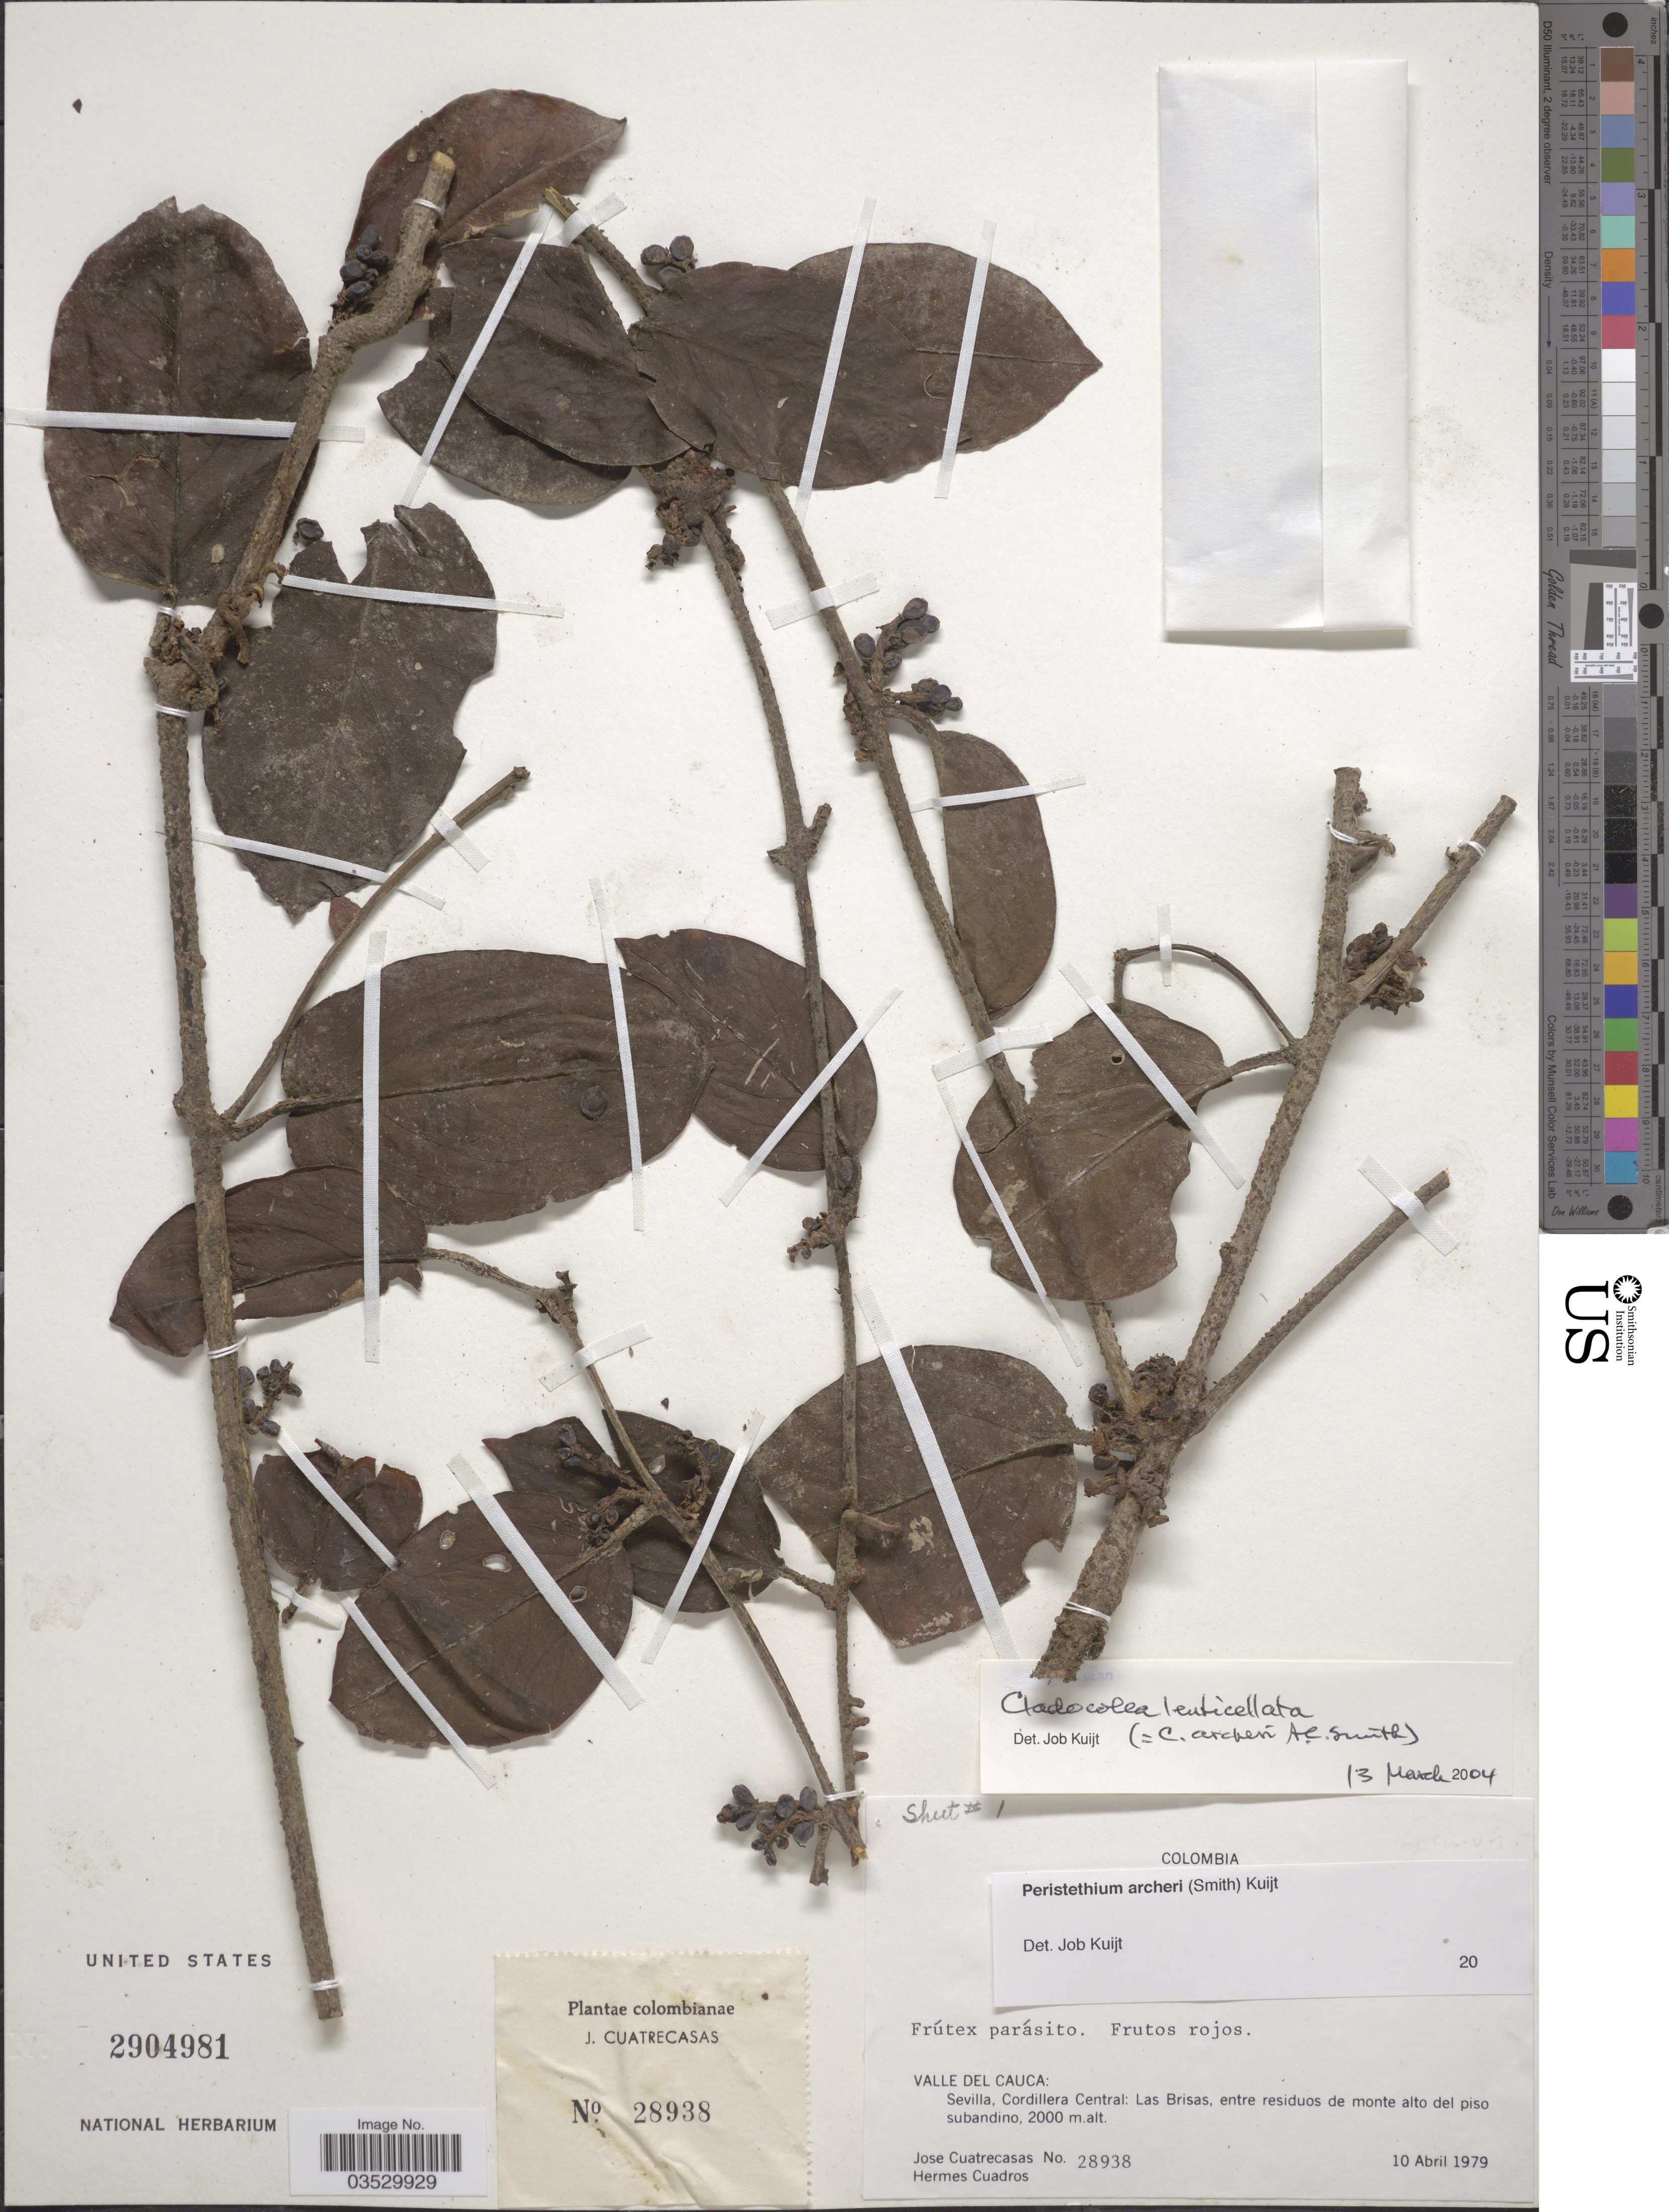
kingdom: Plantae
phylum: Tracheophyta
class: Magnoliopsida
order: Santalales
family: Loranthaceae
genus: Peristethium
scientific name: Peristethium archeri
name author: (A.C. Sm.) Kuijt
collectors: J. Cuatrecasas & H. Cuadros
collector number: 28938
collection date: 1979-04-10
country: Colombia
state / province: Valle del Cauca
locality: Sevilla, Cordillera Central: Las Brisas.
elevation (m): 2000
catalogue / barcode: US 2904981